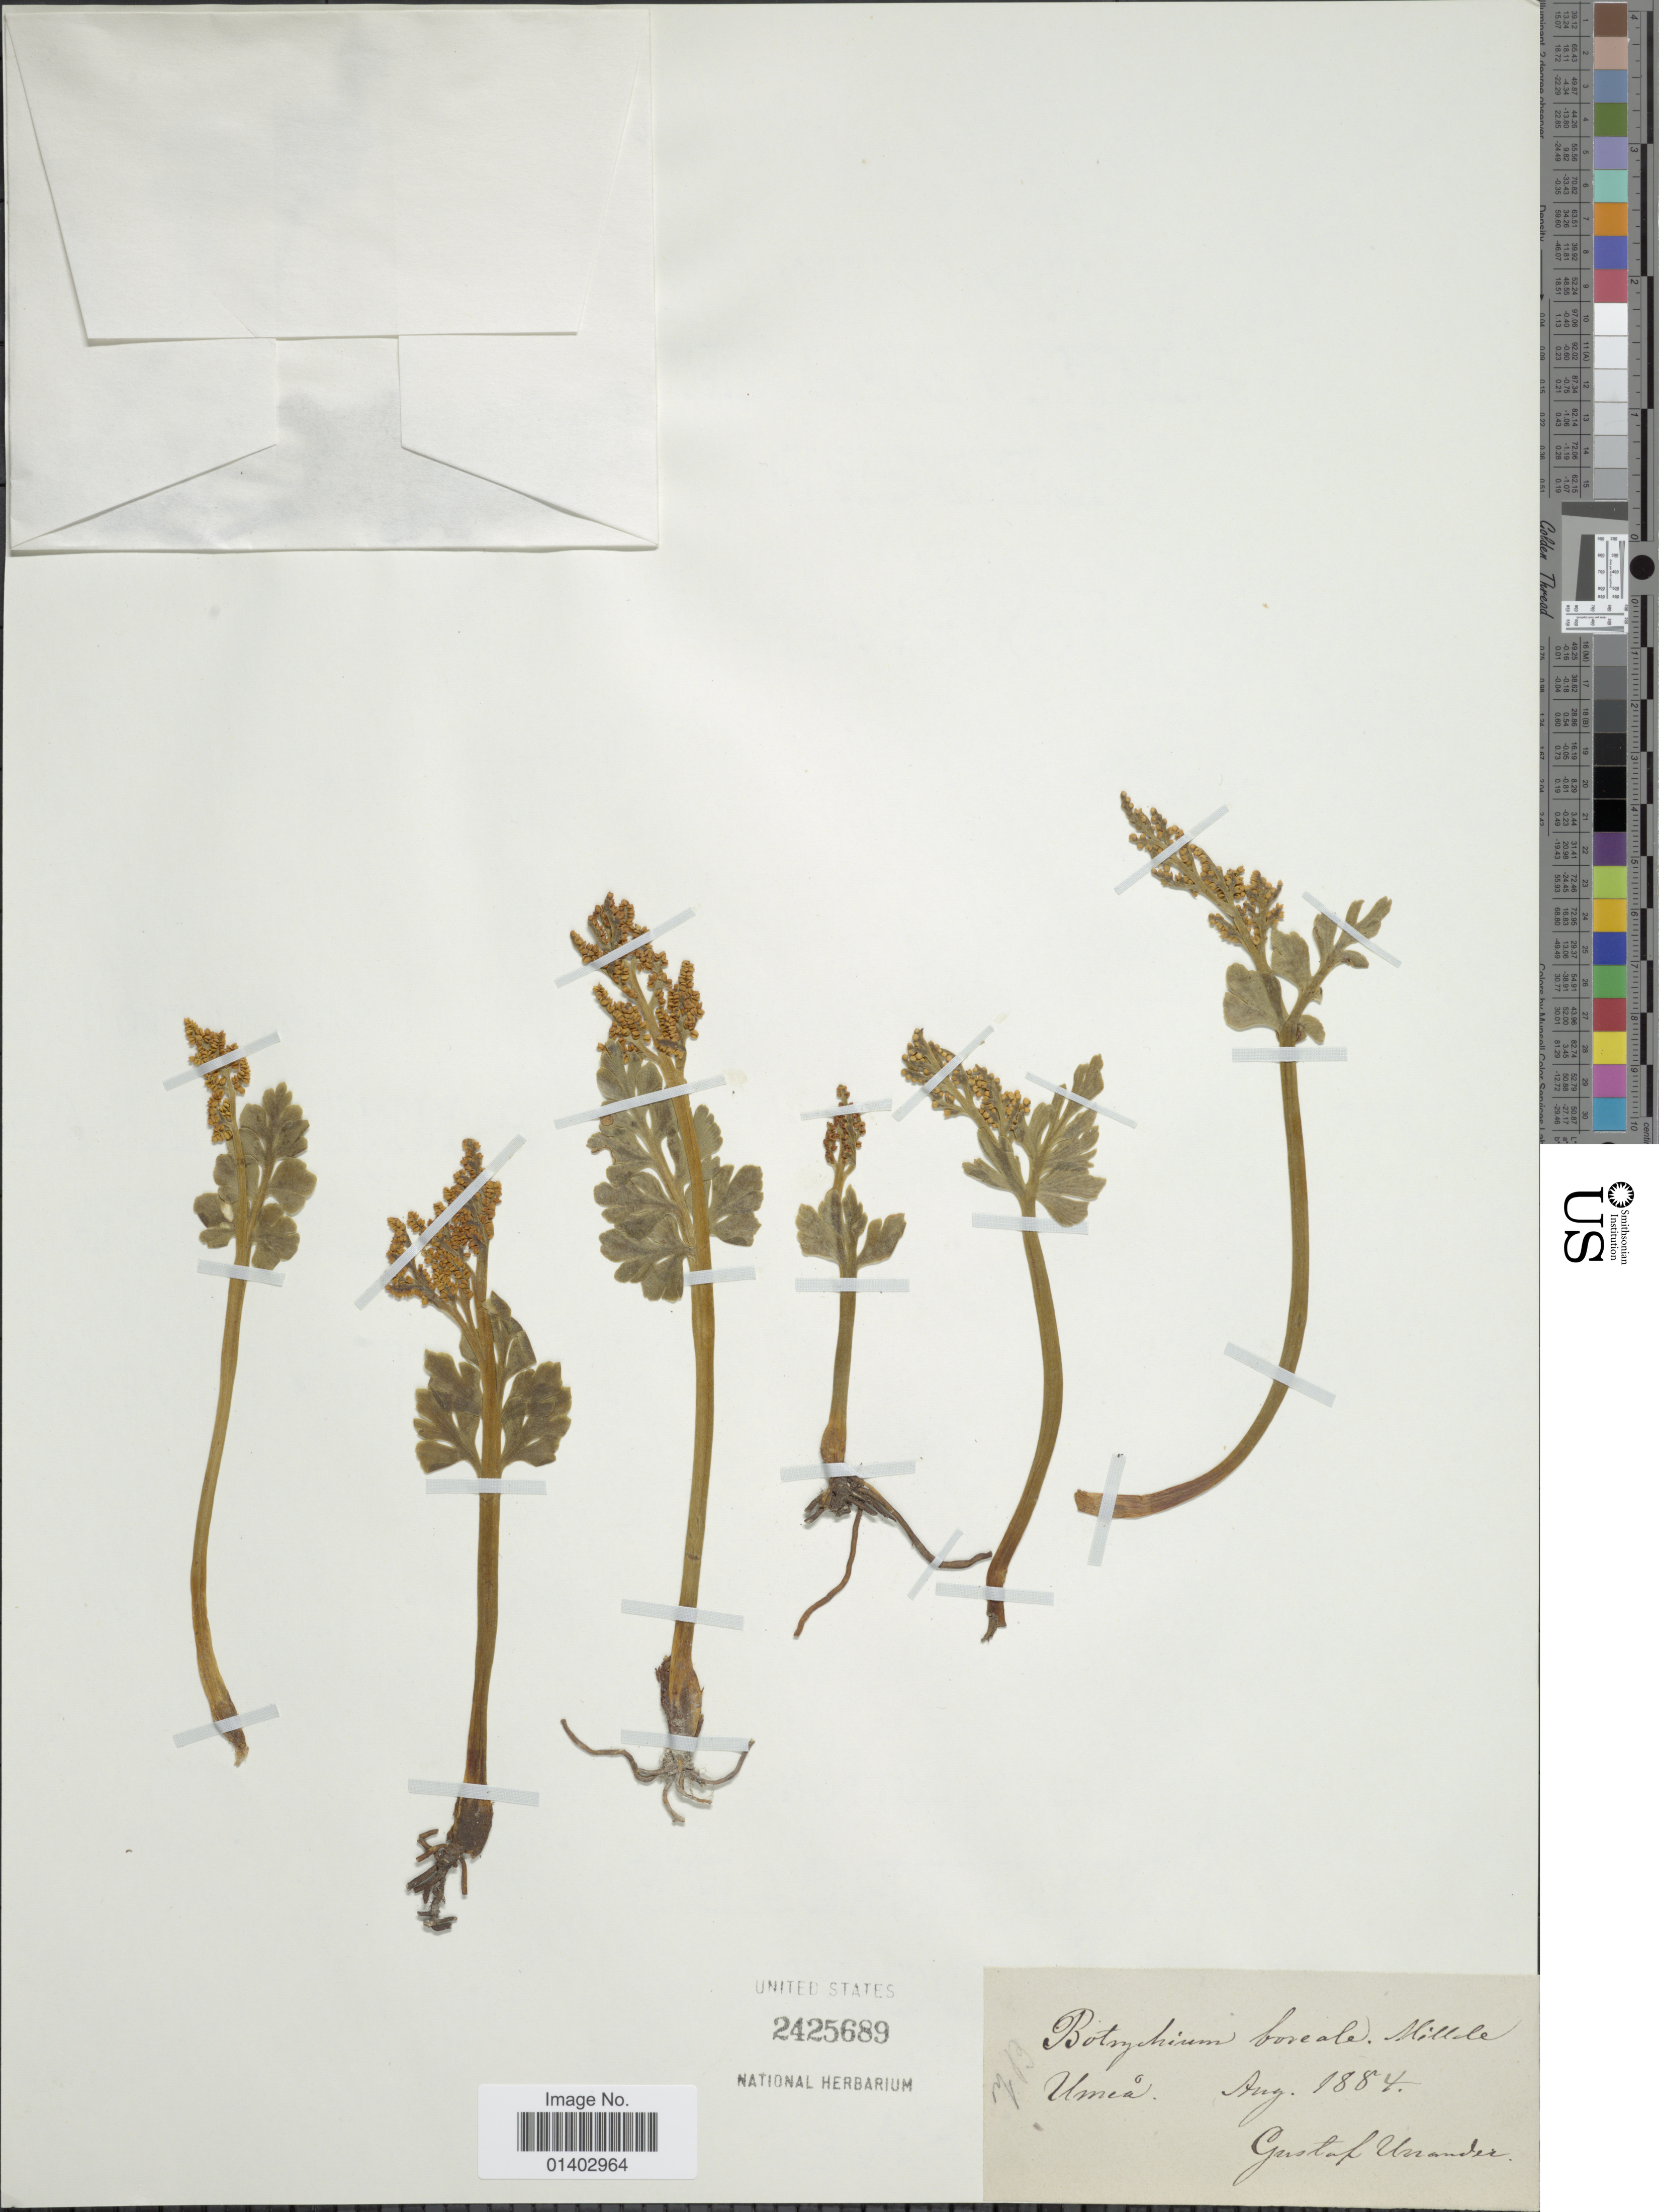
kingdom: Plantae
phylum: Tracheophyta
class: Polypodiopsida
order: Ophioglossales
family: Ophioglossaceae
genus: Botrychium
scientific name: Botrychium boreale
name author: Milde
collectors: G. Unander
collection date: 1884-08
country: Sweden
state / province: Västerbotten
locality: Umeå.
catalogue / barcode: US 2425689